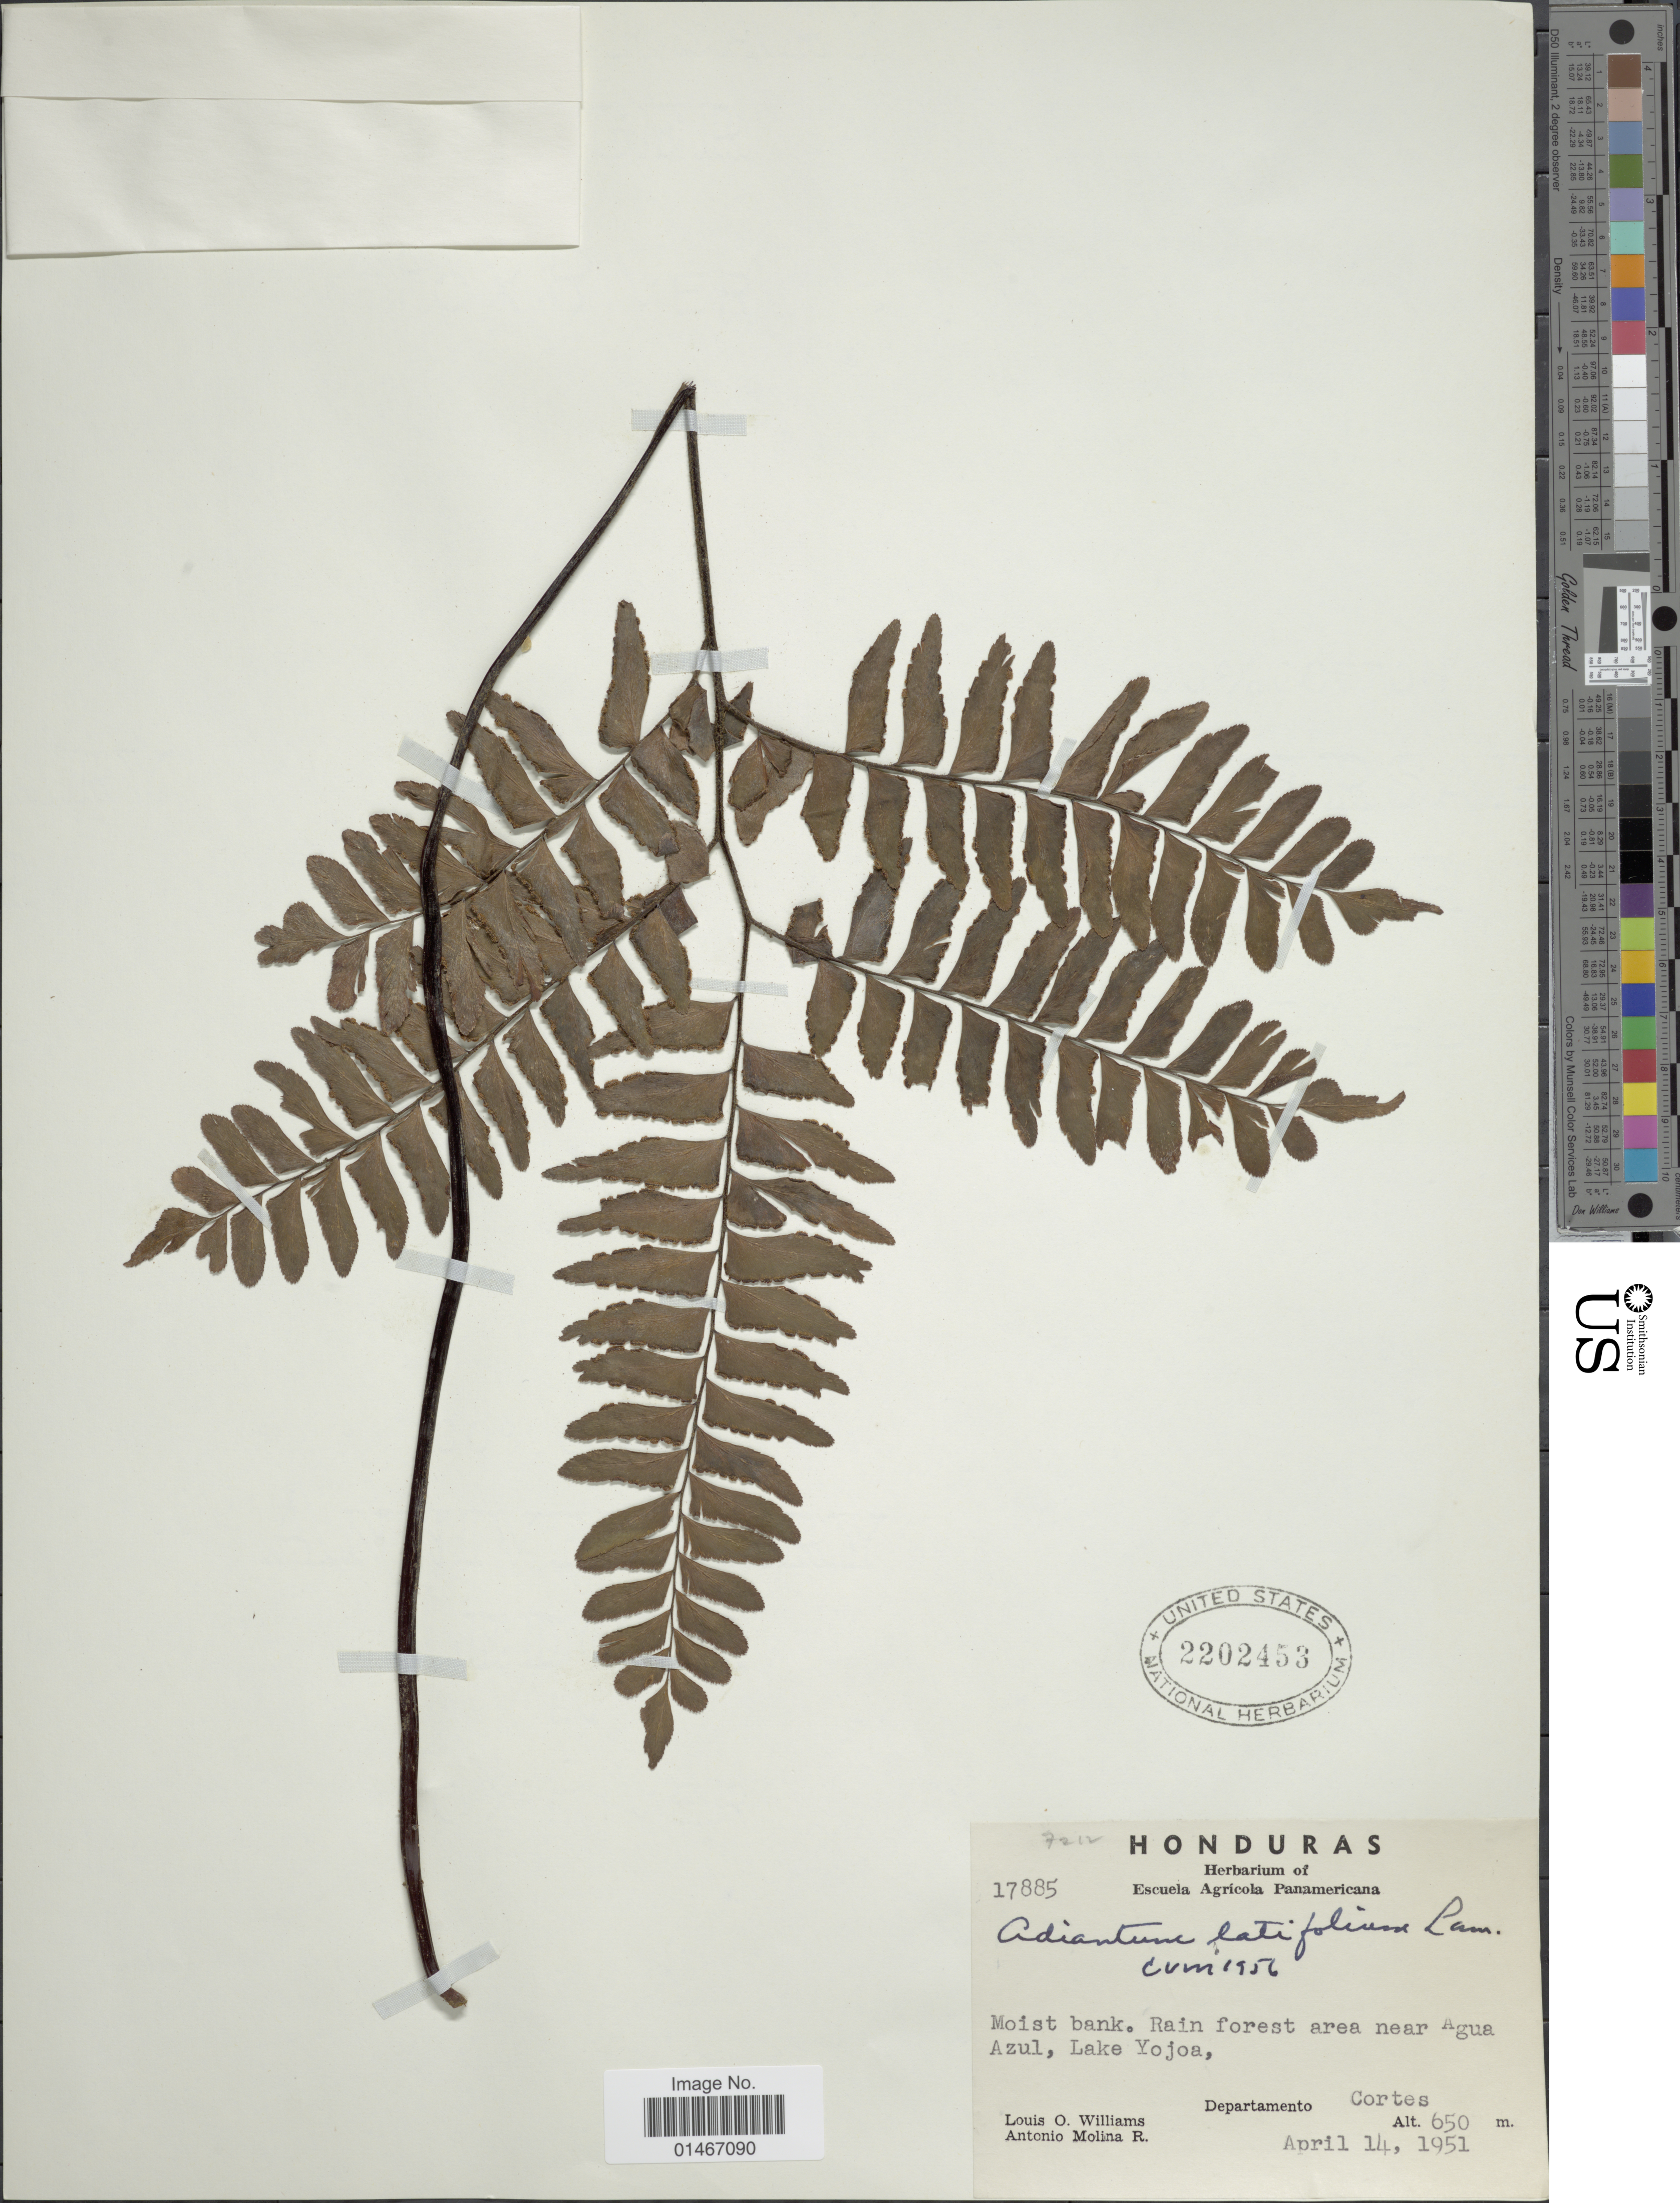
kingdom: Plantae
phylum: Tracheophyta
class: Polypodiopsida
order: Polypodiales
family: Pteridaceae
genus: Adiantum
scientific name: Adiantum latifolium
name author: Lam.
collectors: L. O. Williams & A. Molina R.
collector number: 17885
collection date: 1951-04-14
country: Honduras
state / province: Cortés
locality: Rain forest area near Agua Azul, Lake Yojoa. Departamento Cortes.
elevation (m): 650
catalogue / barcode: US 2202453